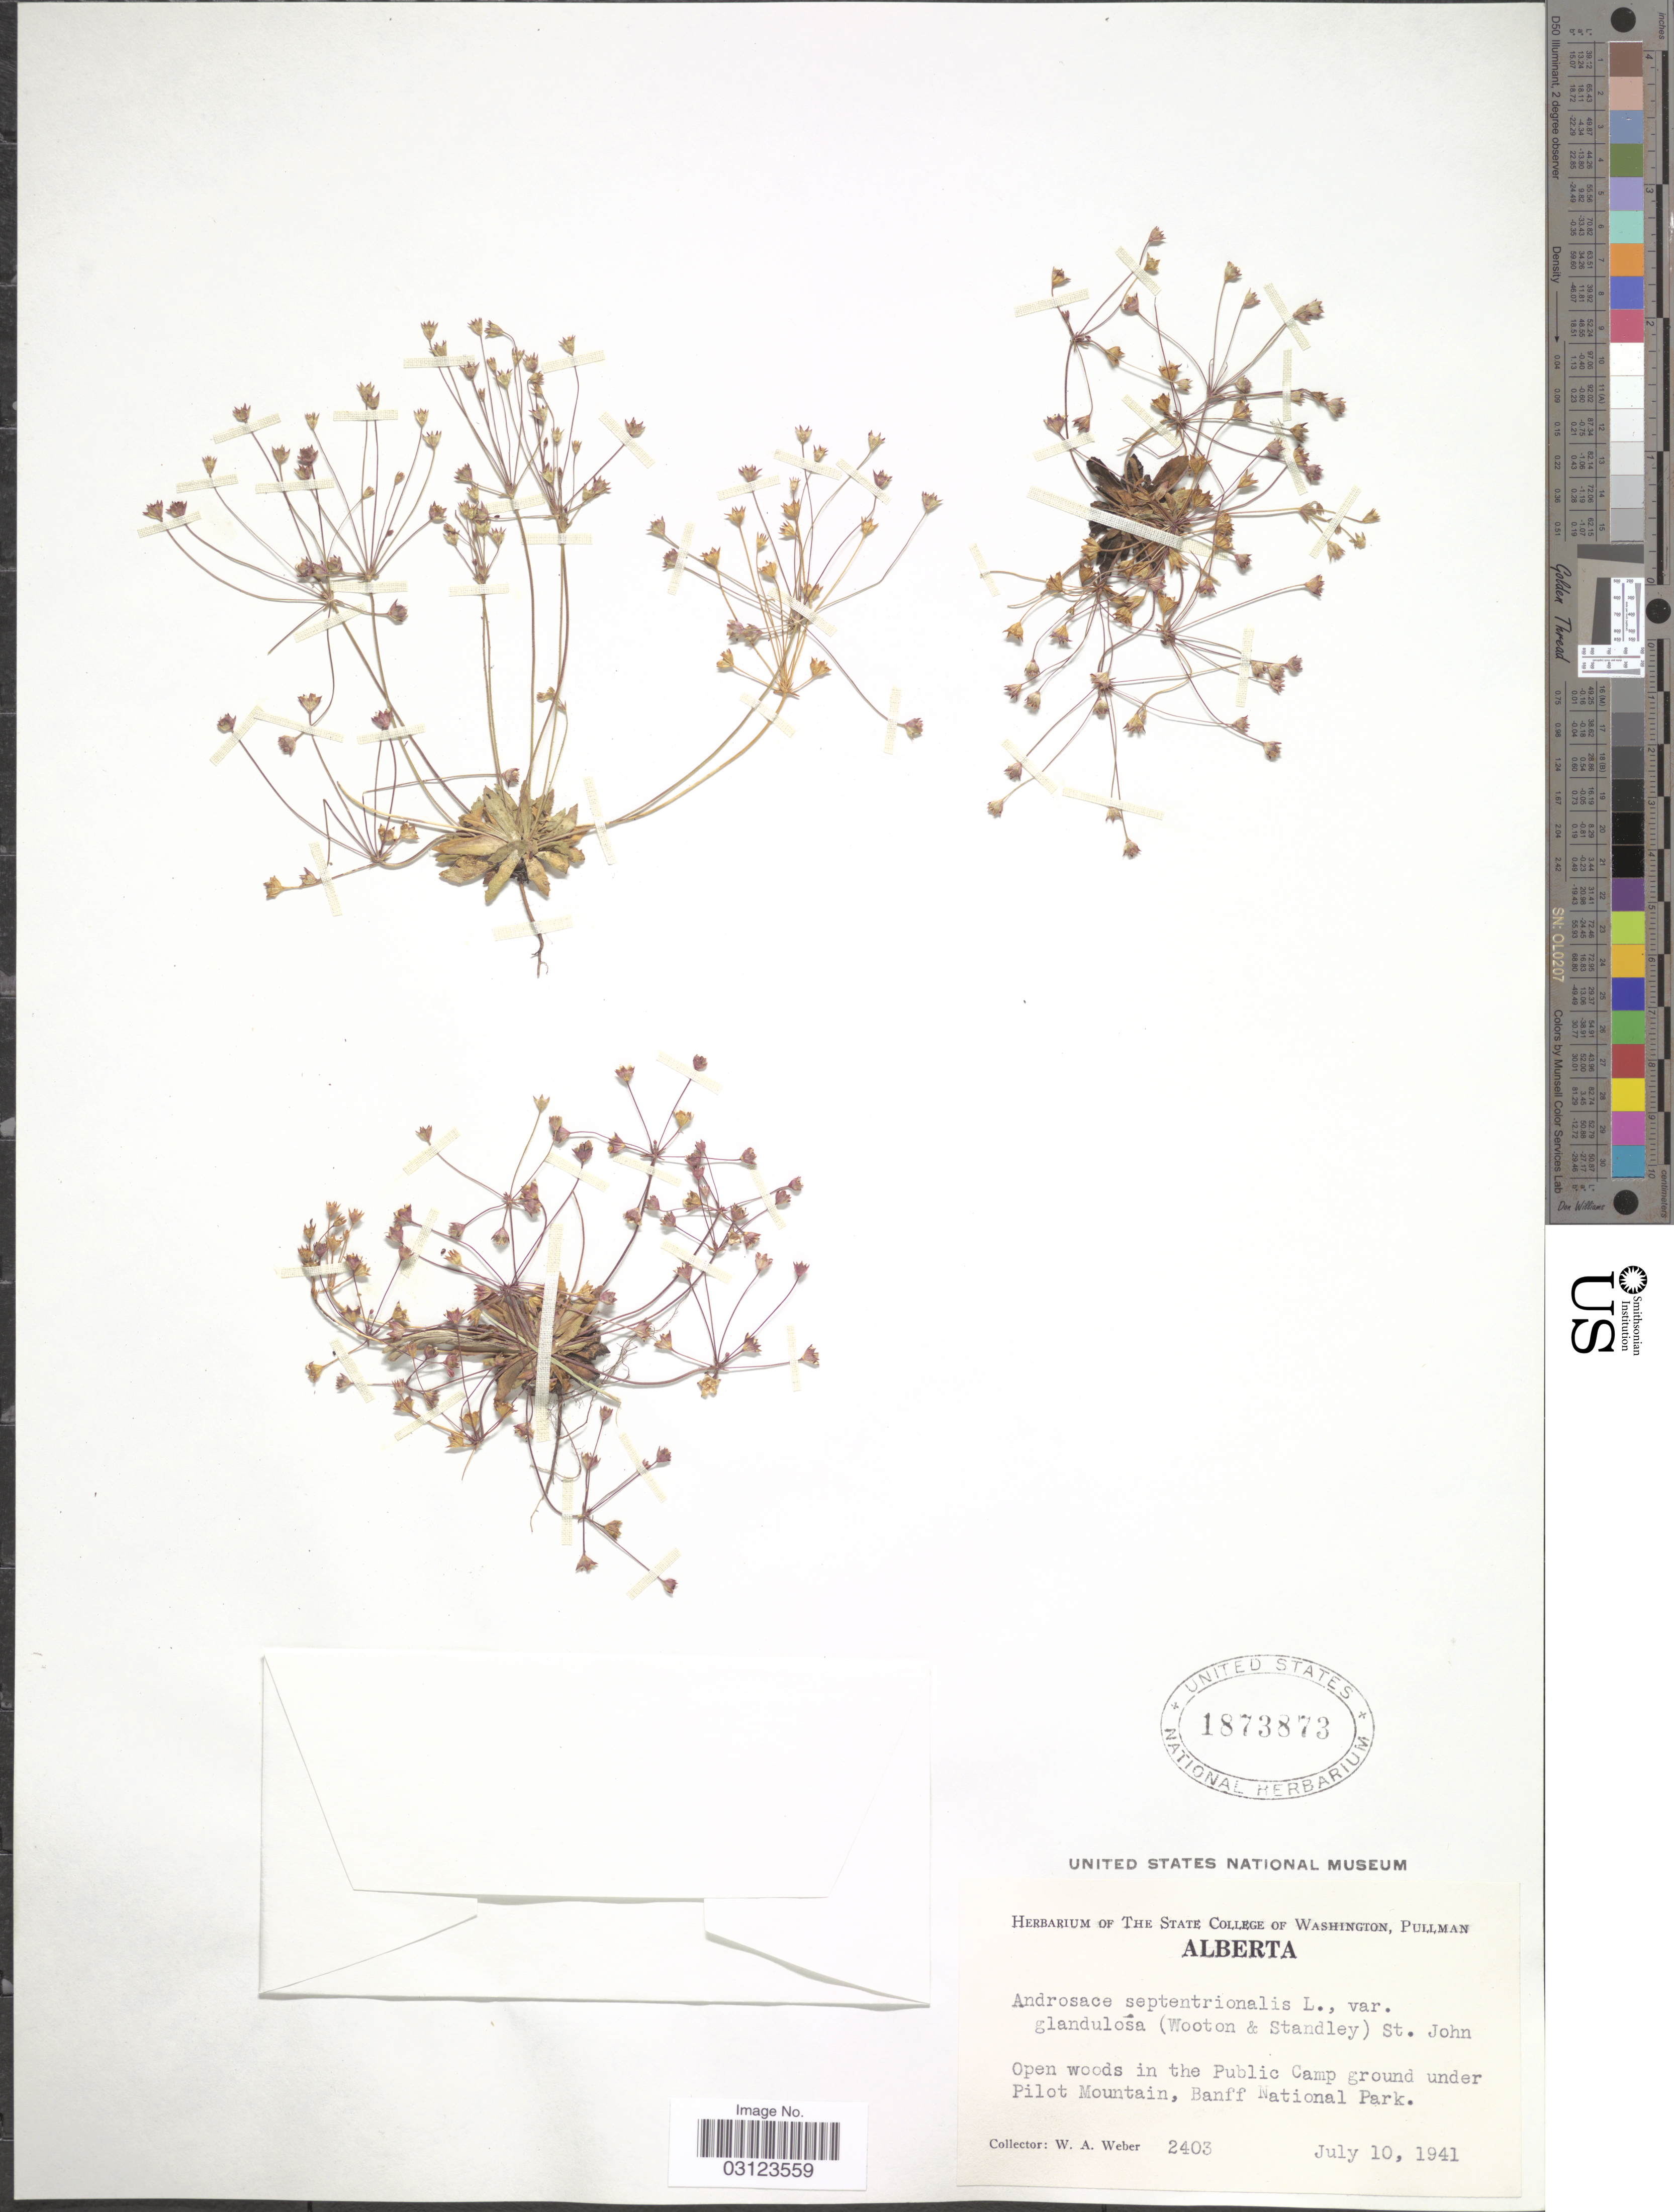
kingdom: Plantae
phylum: Tracheophyta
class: Magnoliopsida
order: Ericales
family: Primulaceae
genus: Androsace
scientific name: Androsace septentrionalis subsp. glandulosa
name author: (Wooton & Standl.) G.T. Robbins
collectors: W. A. Weber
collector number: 2403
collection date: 1941-07-10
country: Canada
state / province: Alberta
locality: Open woods in the Public Camp ground under Pilot Mountain, Banff National Park.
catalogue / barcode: US 1873873